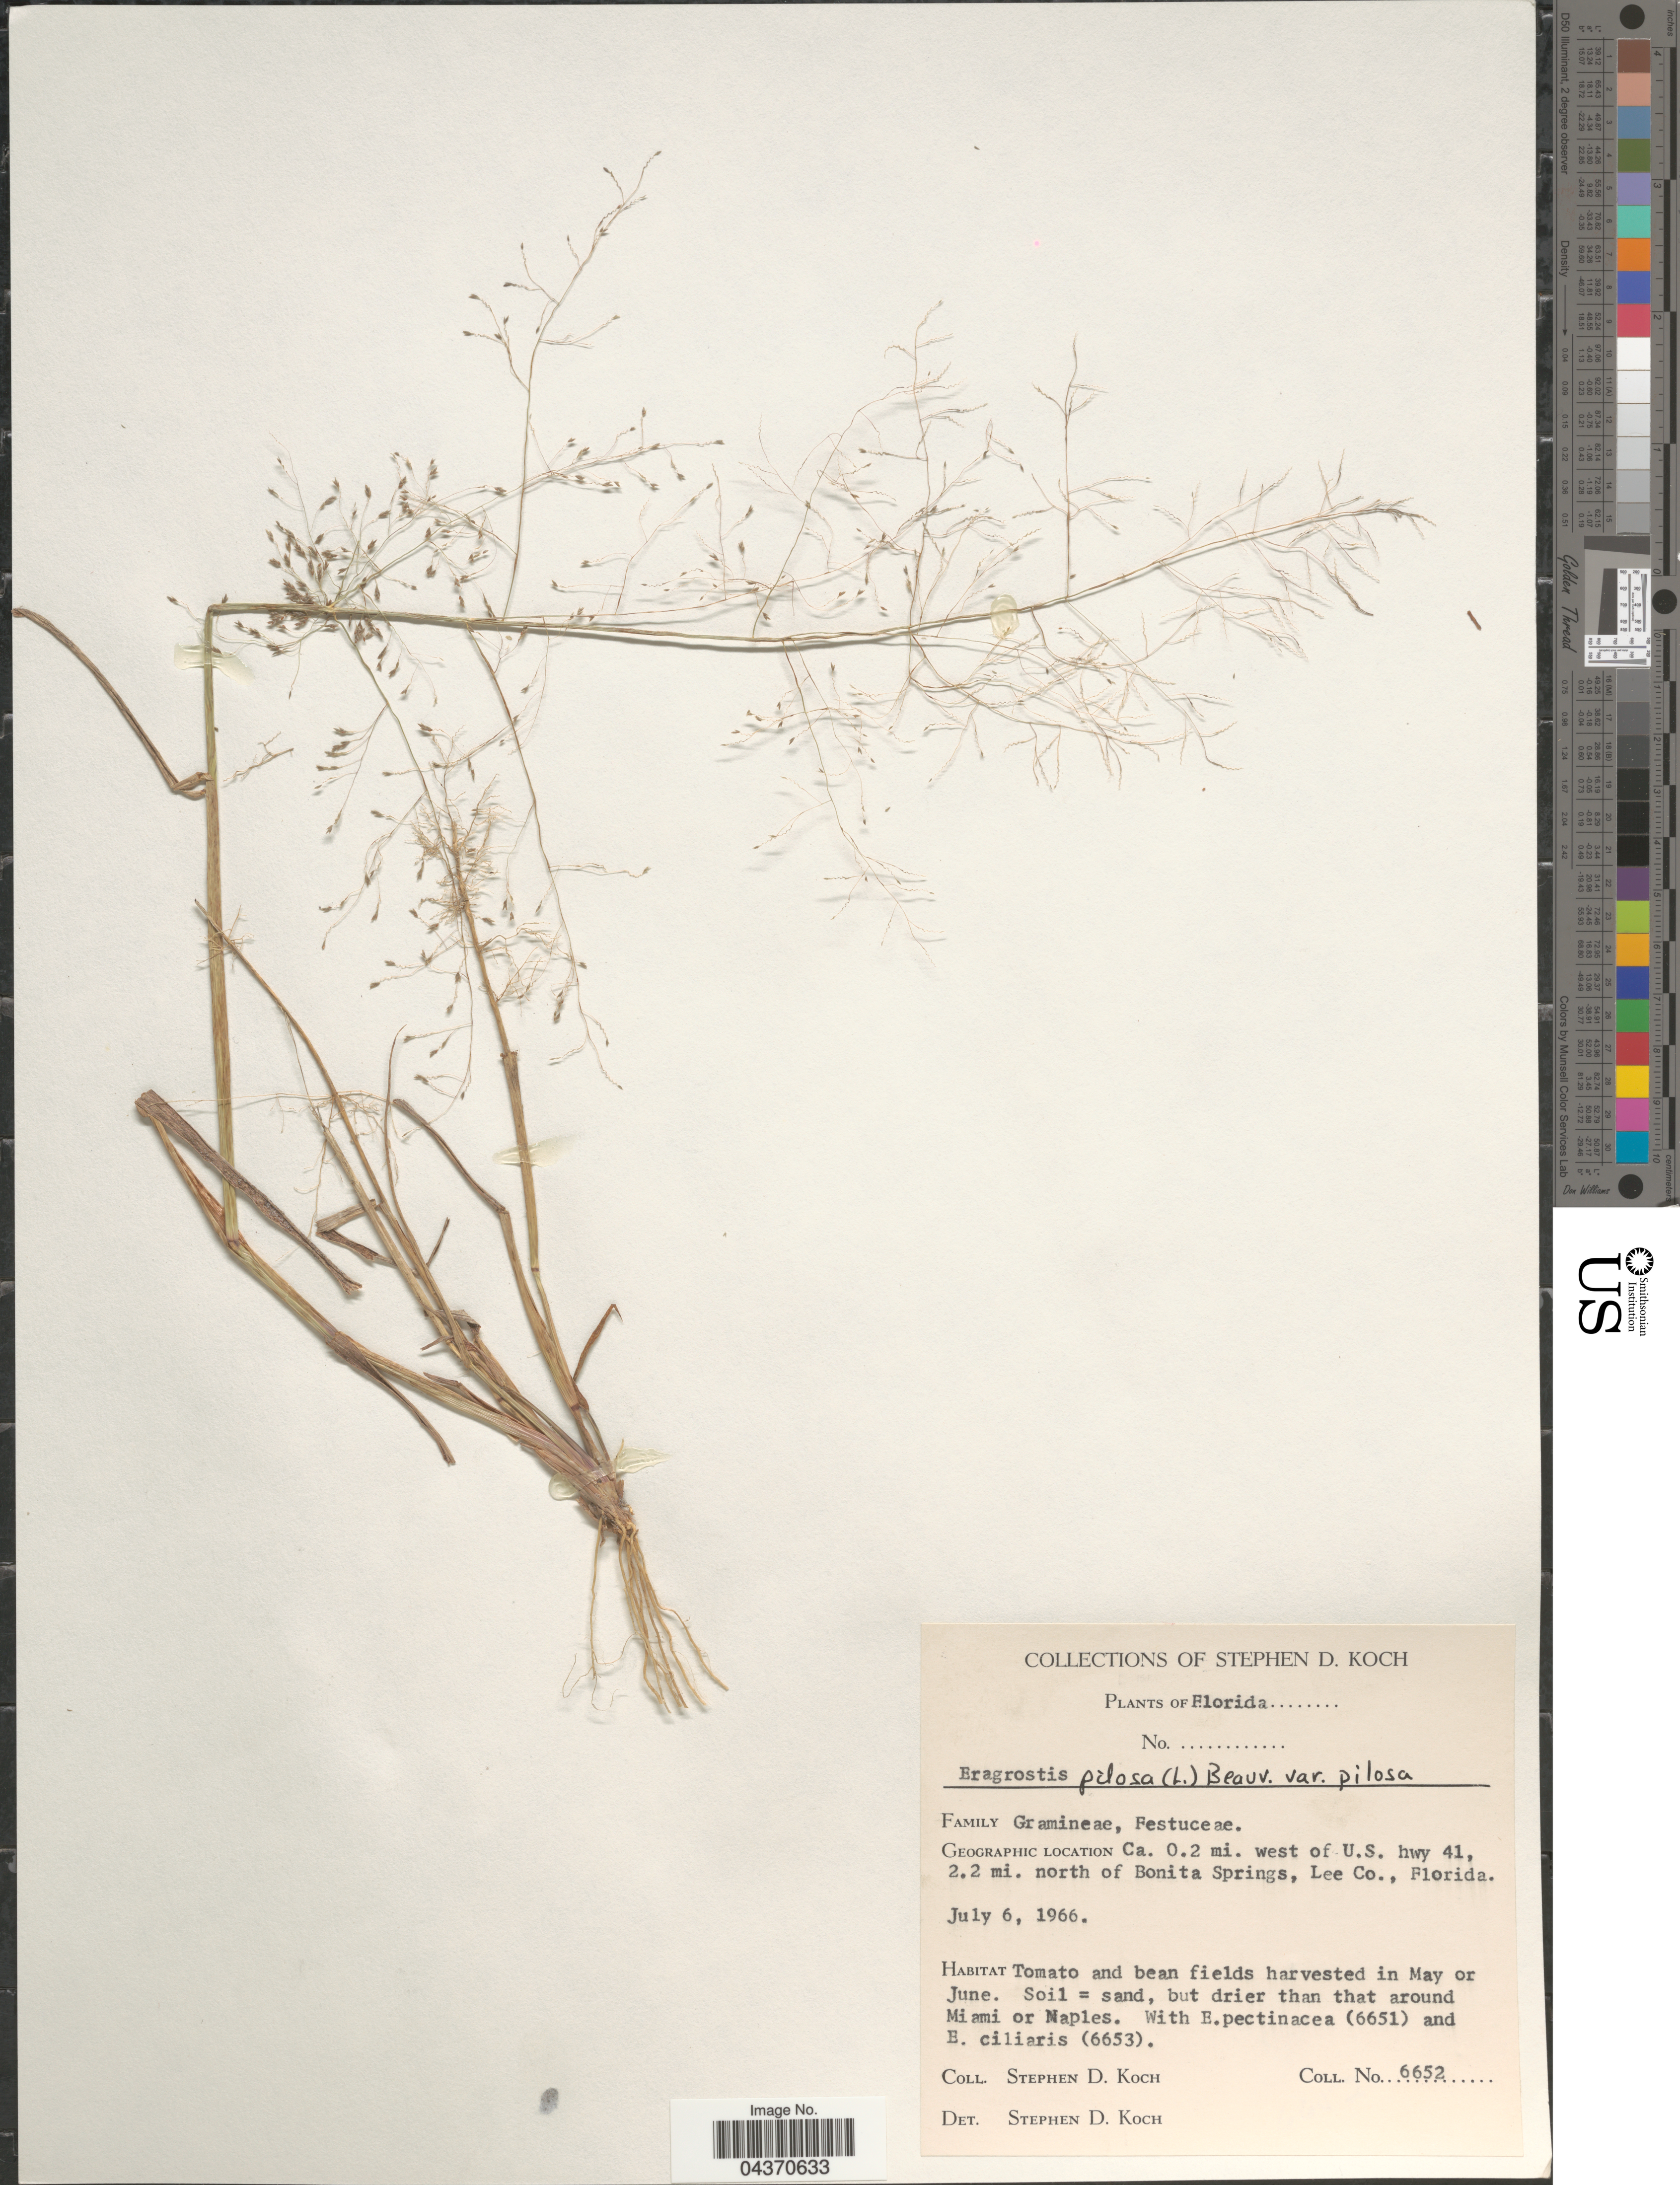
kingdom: Plantae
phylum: Tracheophyta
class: Liliopsida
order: Poales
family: Poaceae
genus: Eragrostis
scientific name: Eragrostis pilosa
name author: (L.) P. Beauv.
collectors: S. D. Koch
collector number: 6652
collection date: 1966-07-06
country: United States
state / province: Florida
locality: Ca. 0.2 mi. west of U.S. hwy 41, 2.2 mi. north of Bonita Springs, Lee Co.